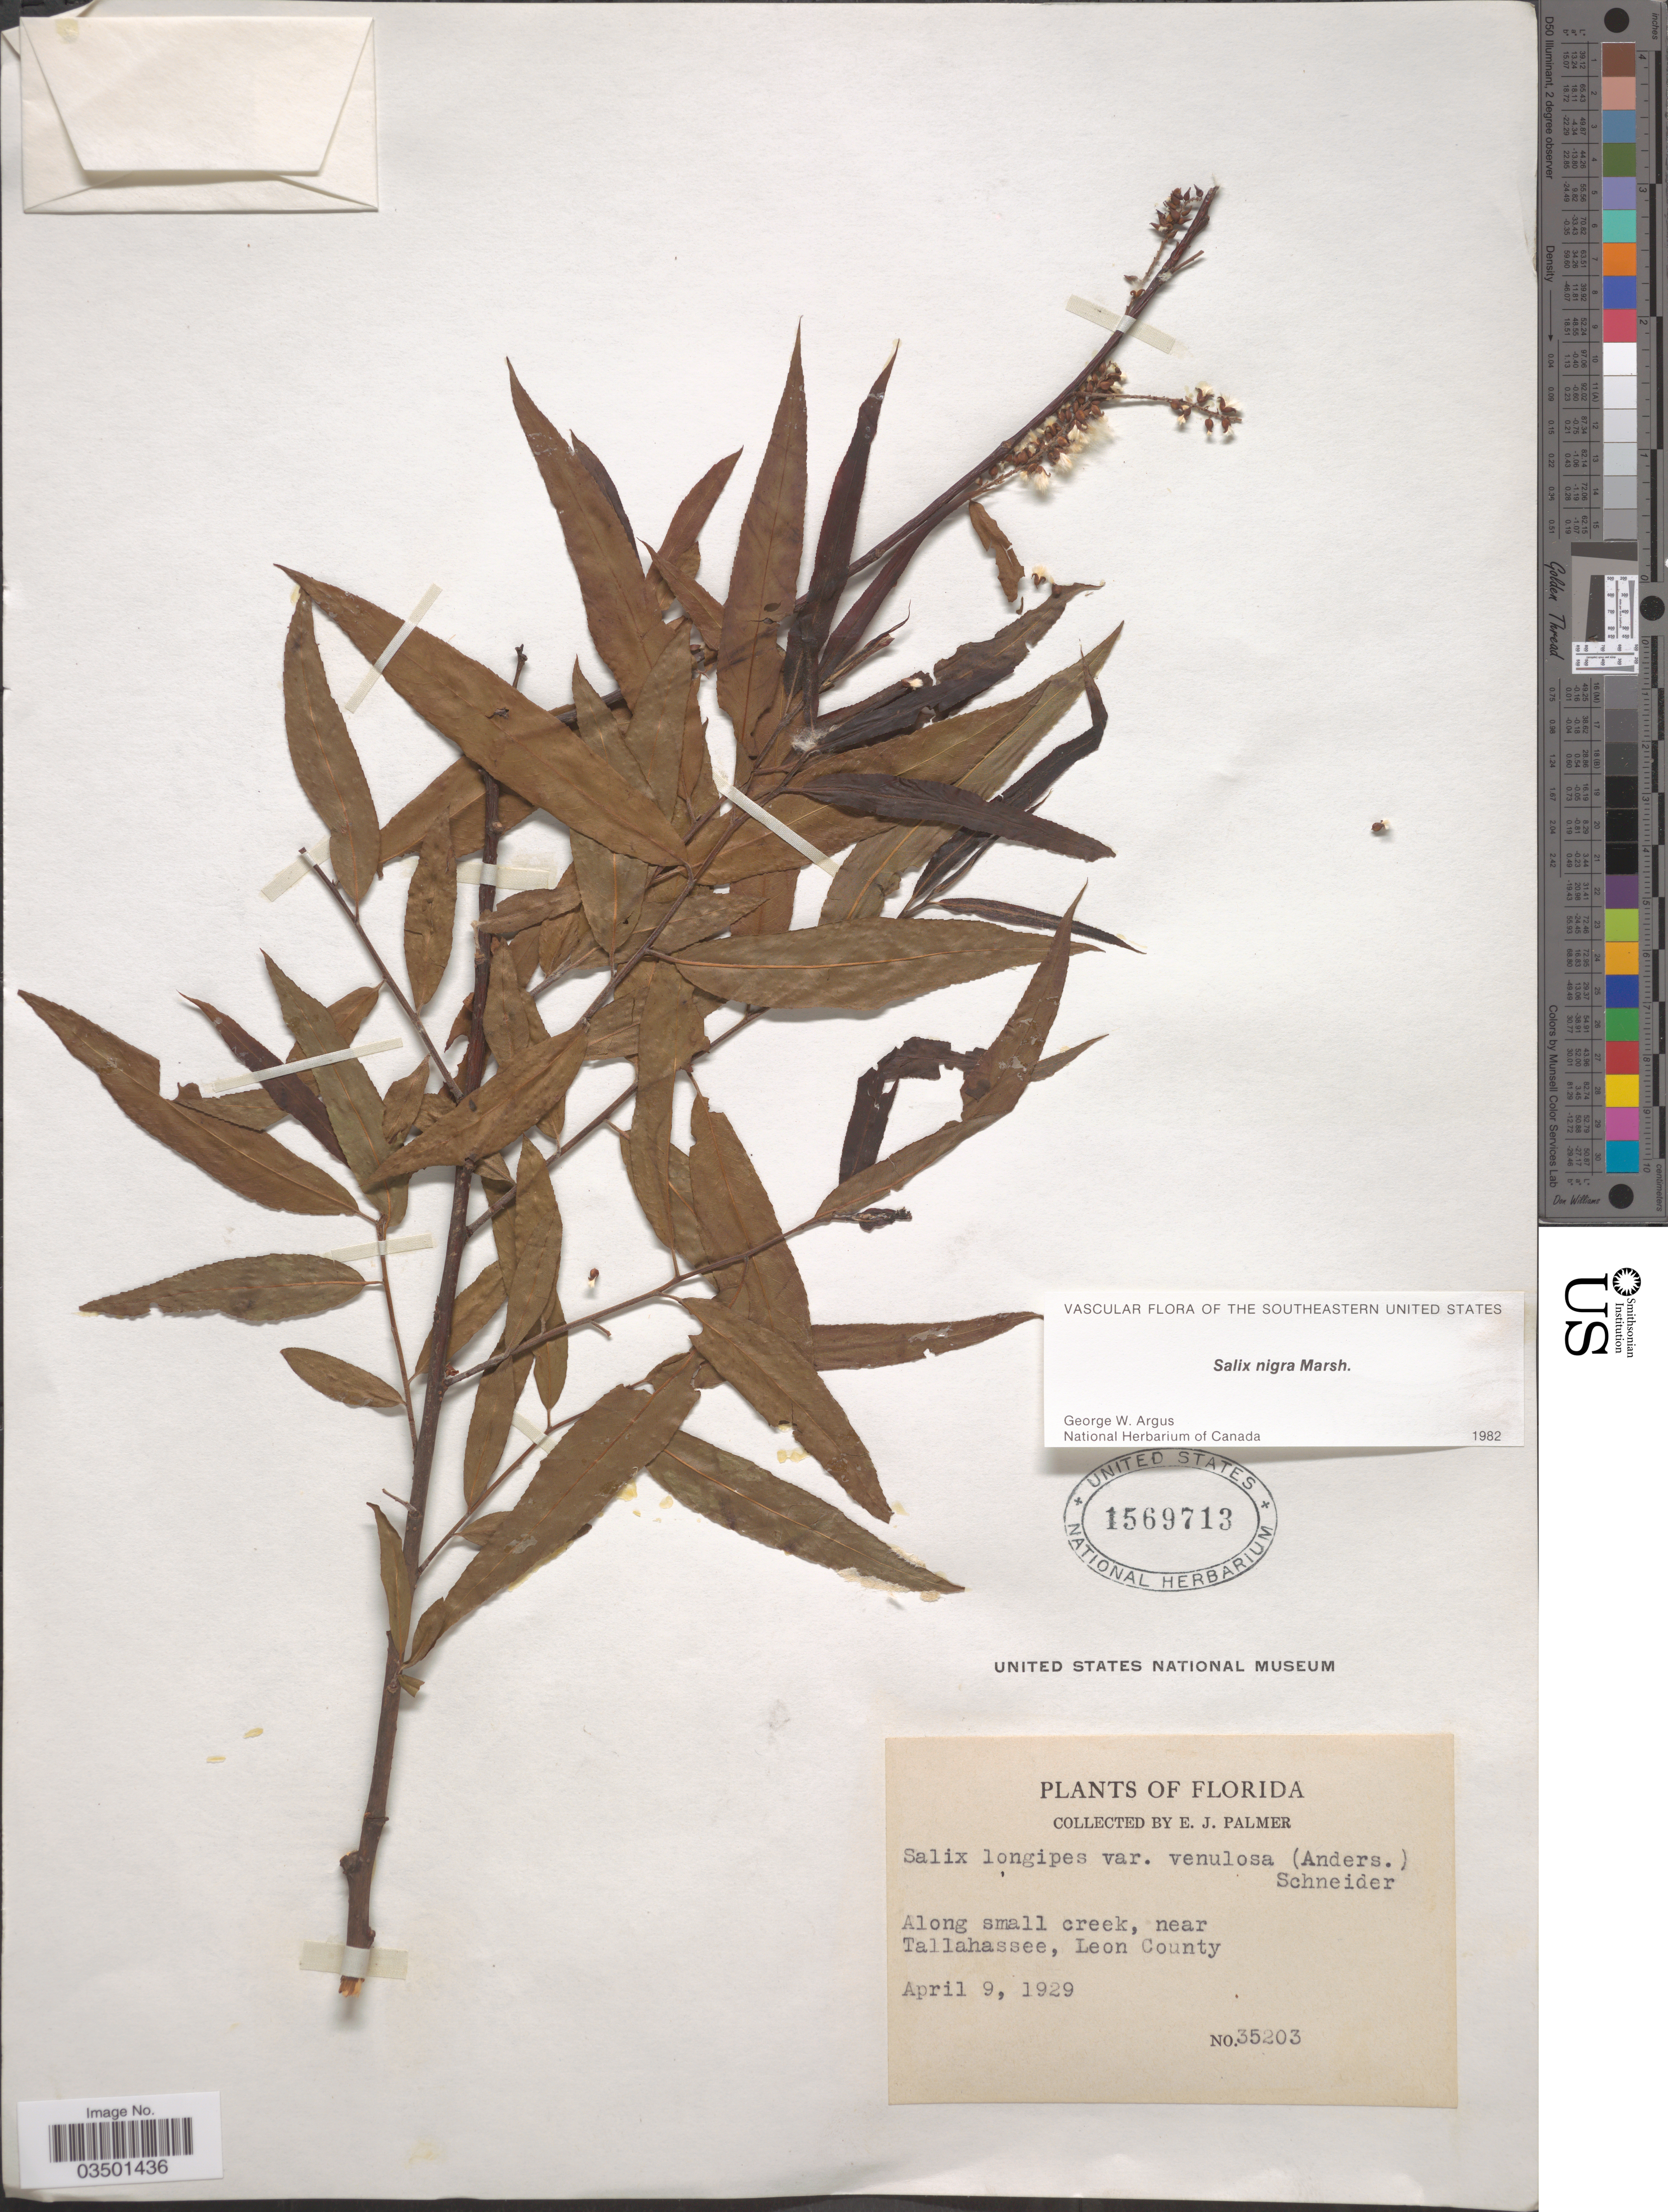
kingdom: Plantae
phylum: Tracheophyta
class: Magnoliopsida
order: Malpighiales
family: Salicaceae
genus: Salix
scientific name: Salix nigra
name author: Marshall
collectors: E. J. Palmer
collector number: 35203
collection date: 1929-04-09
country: United States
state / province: Florida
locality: Along small creek, near Tallahassee, Leon County.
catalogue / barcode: US 1569713